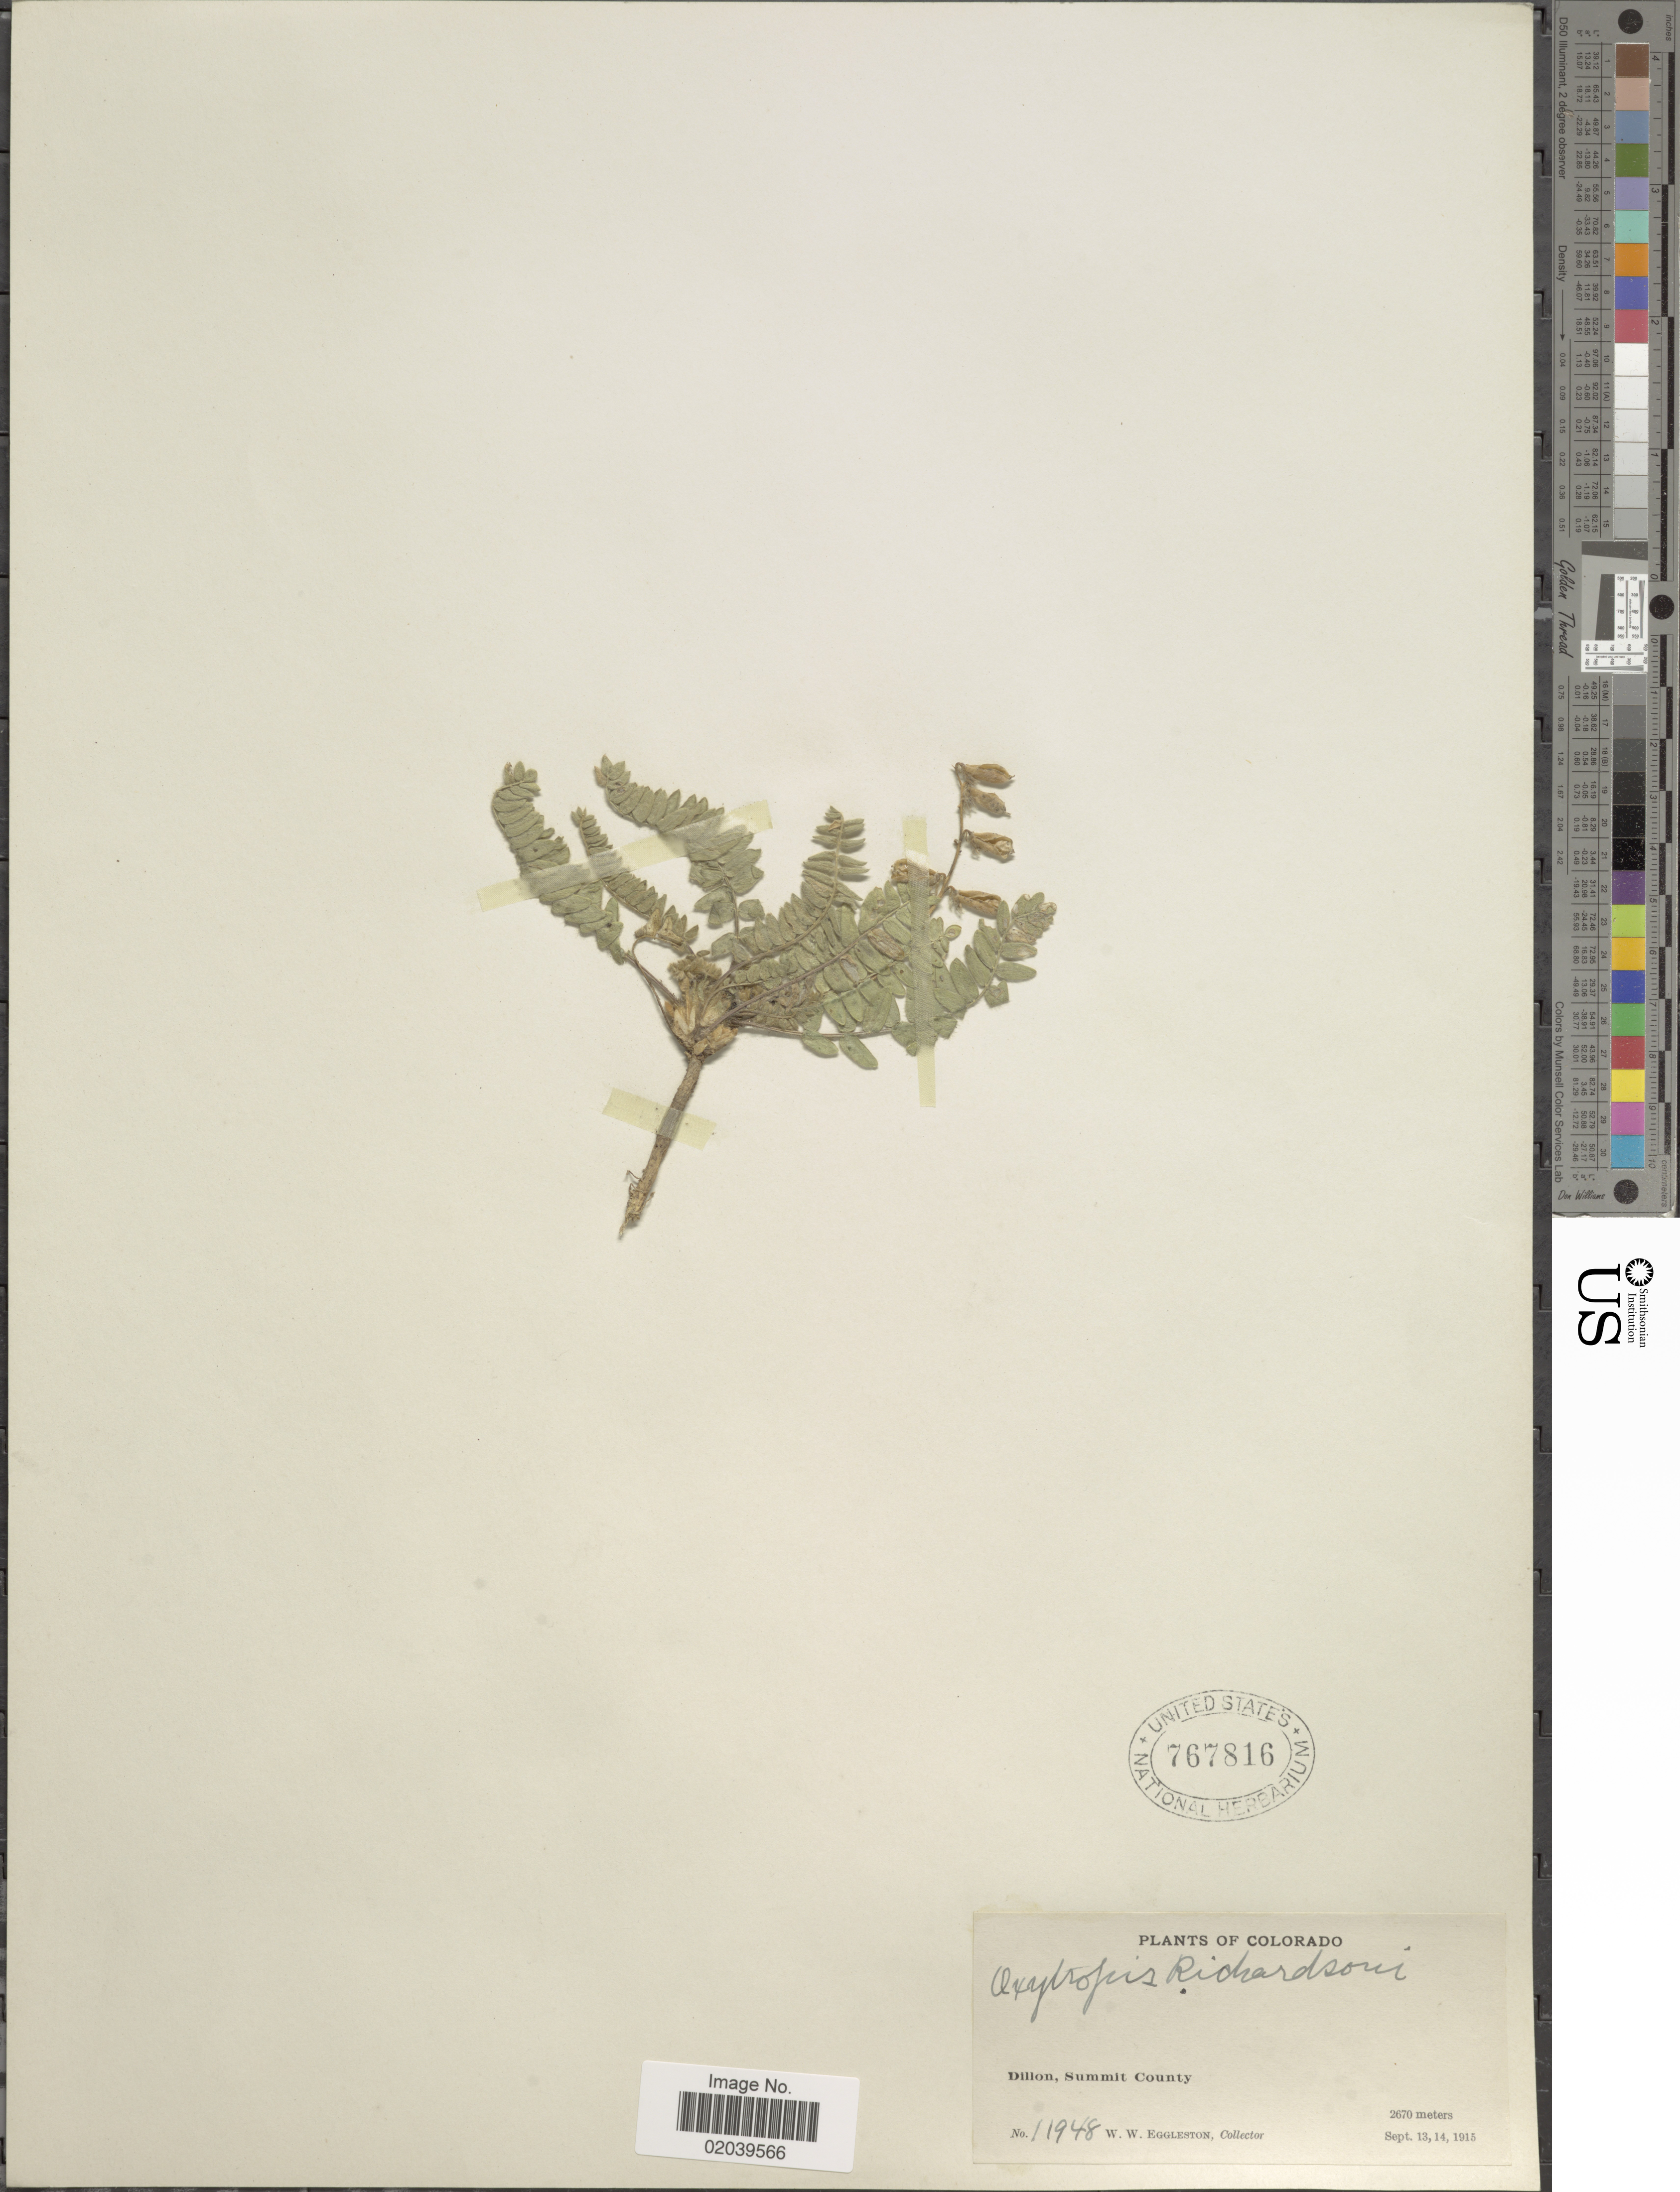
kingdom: Plantae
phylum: Tracheophyta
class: Magnoliopsida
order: Fabales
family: Fabaceae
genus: Oxytropis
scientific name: Oxytropis deflexa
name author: (Pall.) DC.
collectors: W. W. Eggleston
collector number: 11948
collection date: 1915-09-13/1915-09-14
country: United States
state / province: Colorado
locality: Dillon, Summit County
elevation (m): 2670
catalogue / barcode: US 767816